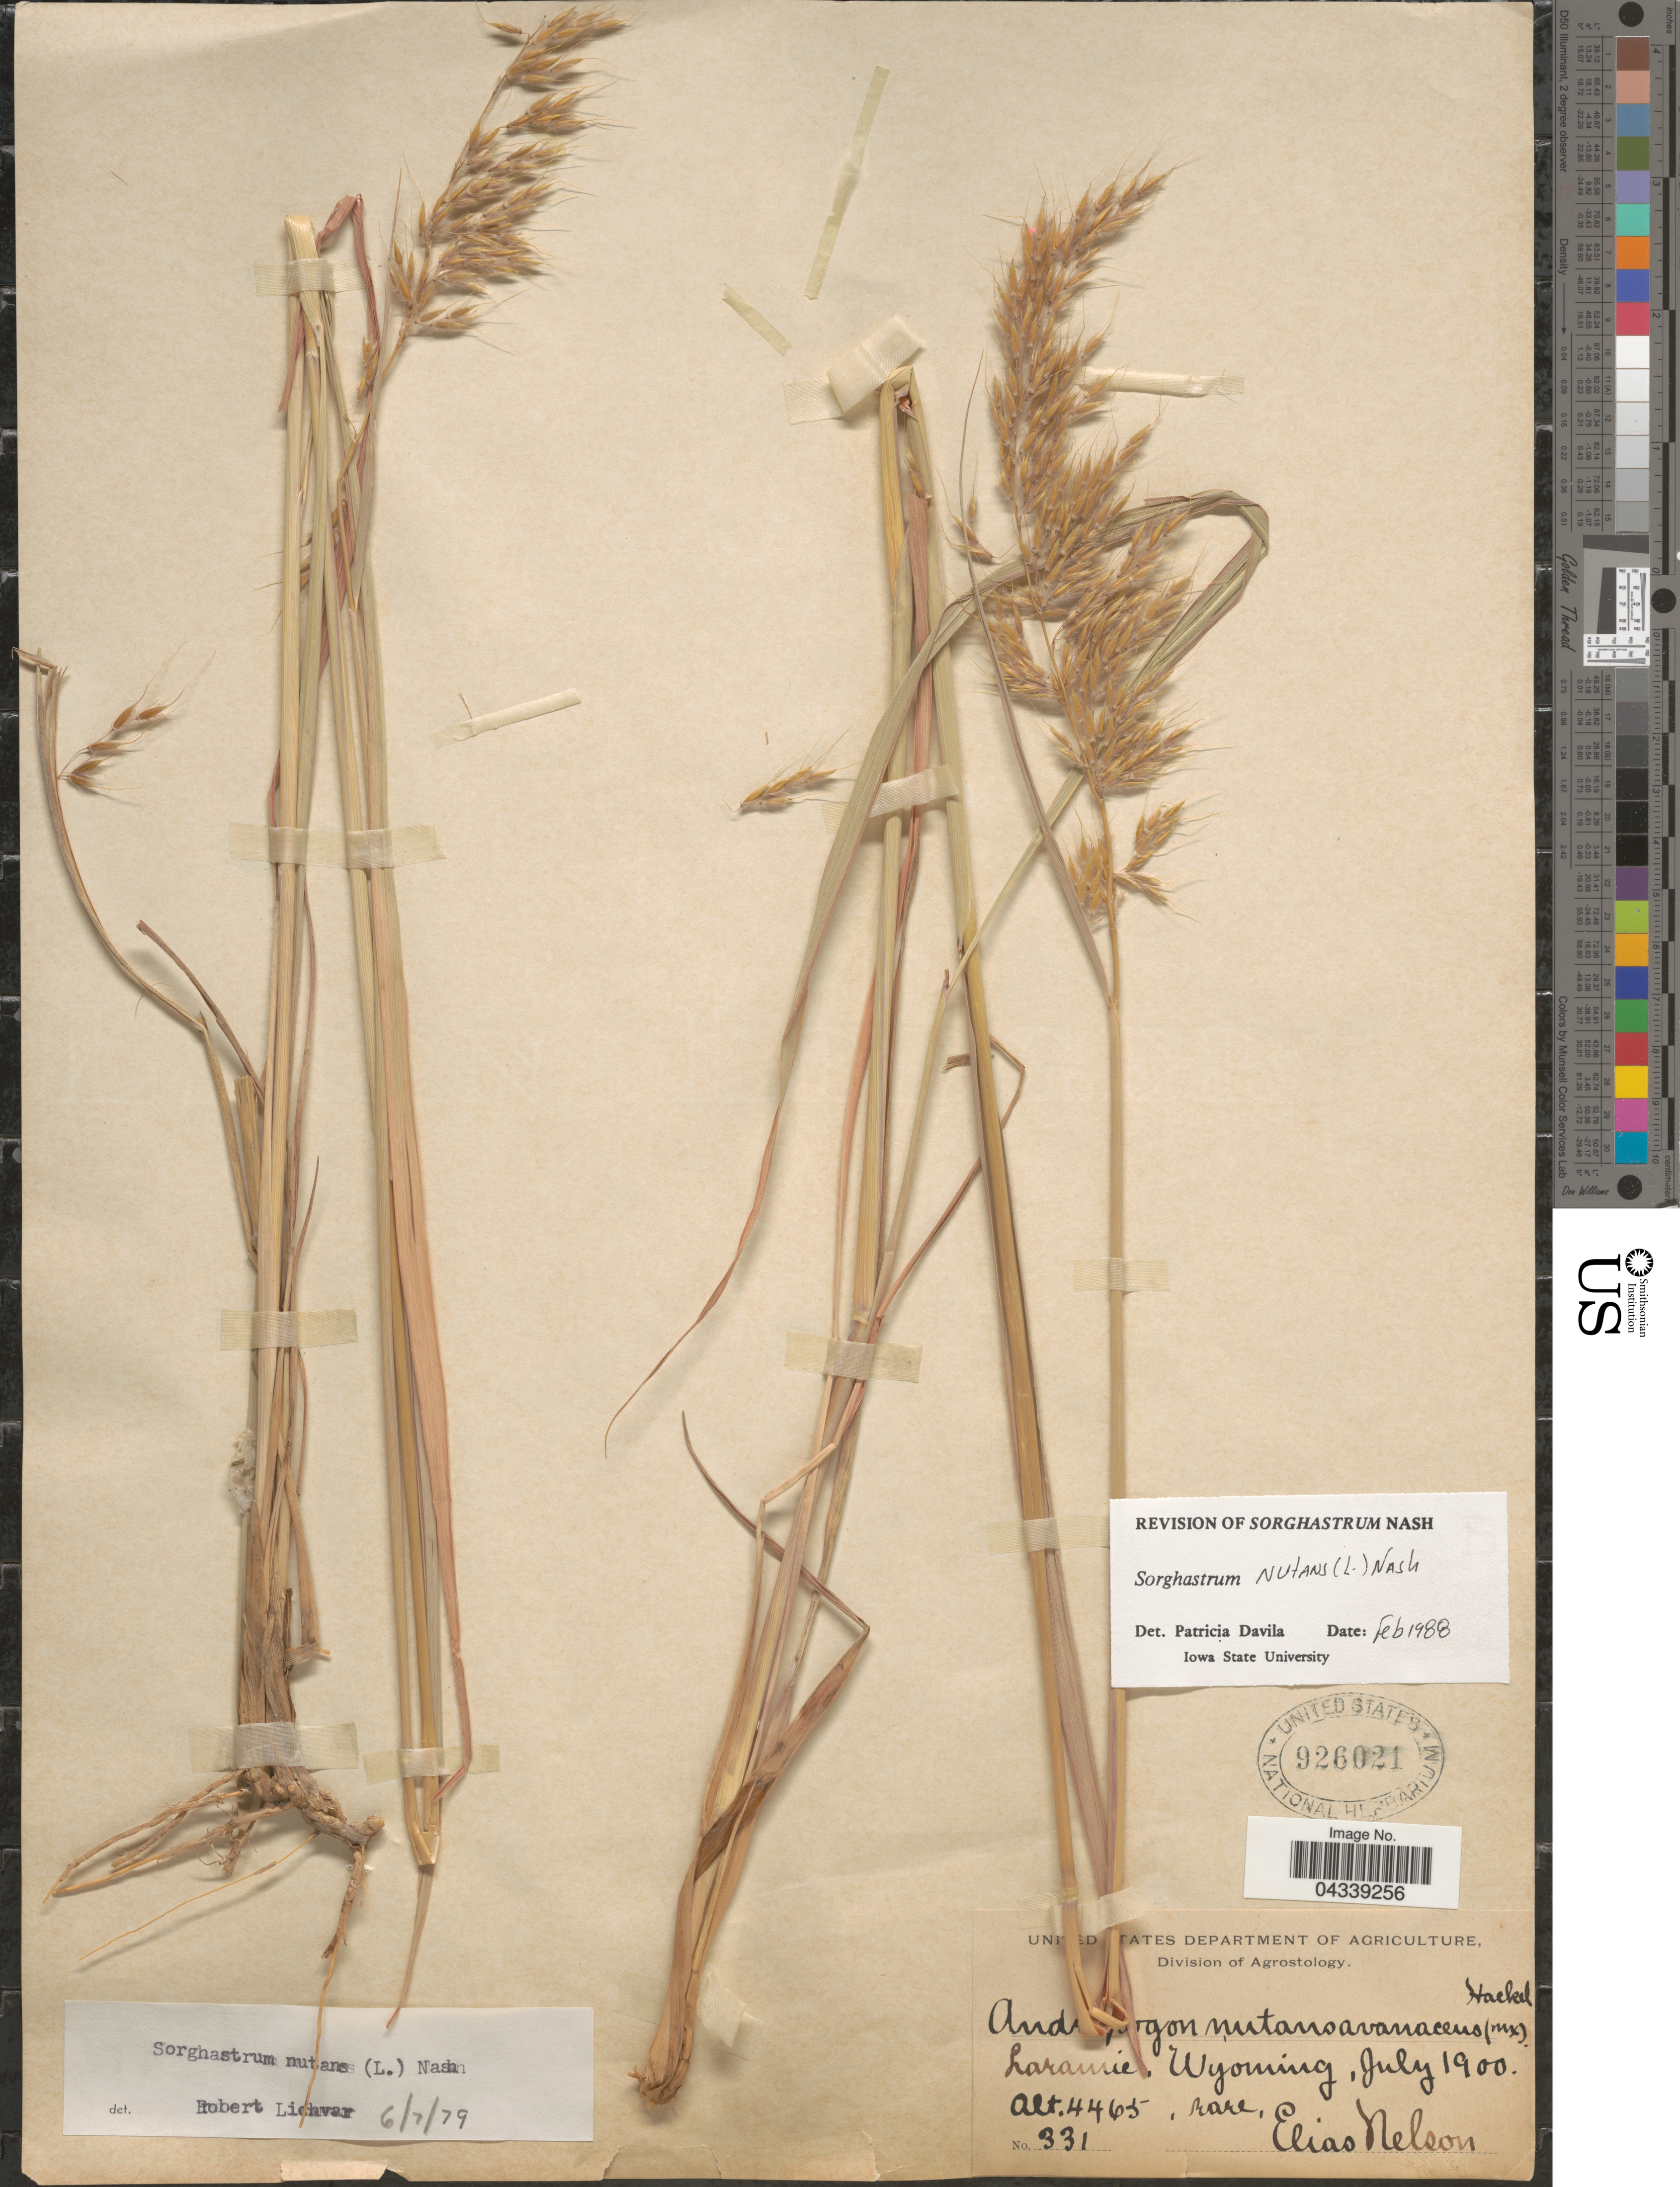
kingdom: Plantae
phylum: Tracheophyta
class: Liliopsida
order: Poales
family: Poaceae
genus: Sorghastrum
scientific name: Sorghastrum nutans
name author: (L.) Nash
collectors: E. Nelson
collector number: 331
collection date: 1900-07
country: United States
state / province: Wyoming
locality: Laramie.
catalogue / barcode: US 926021